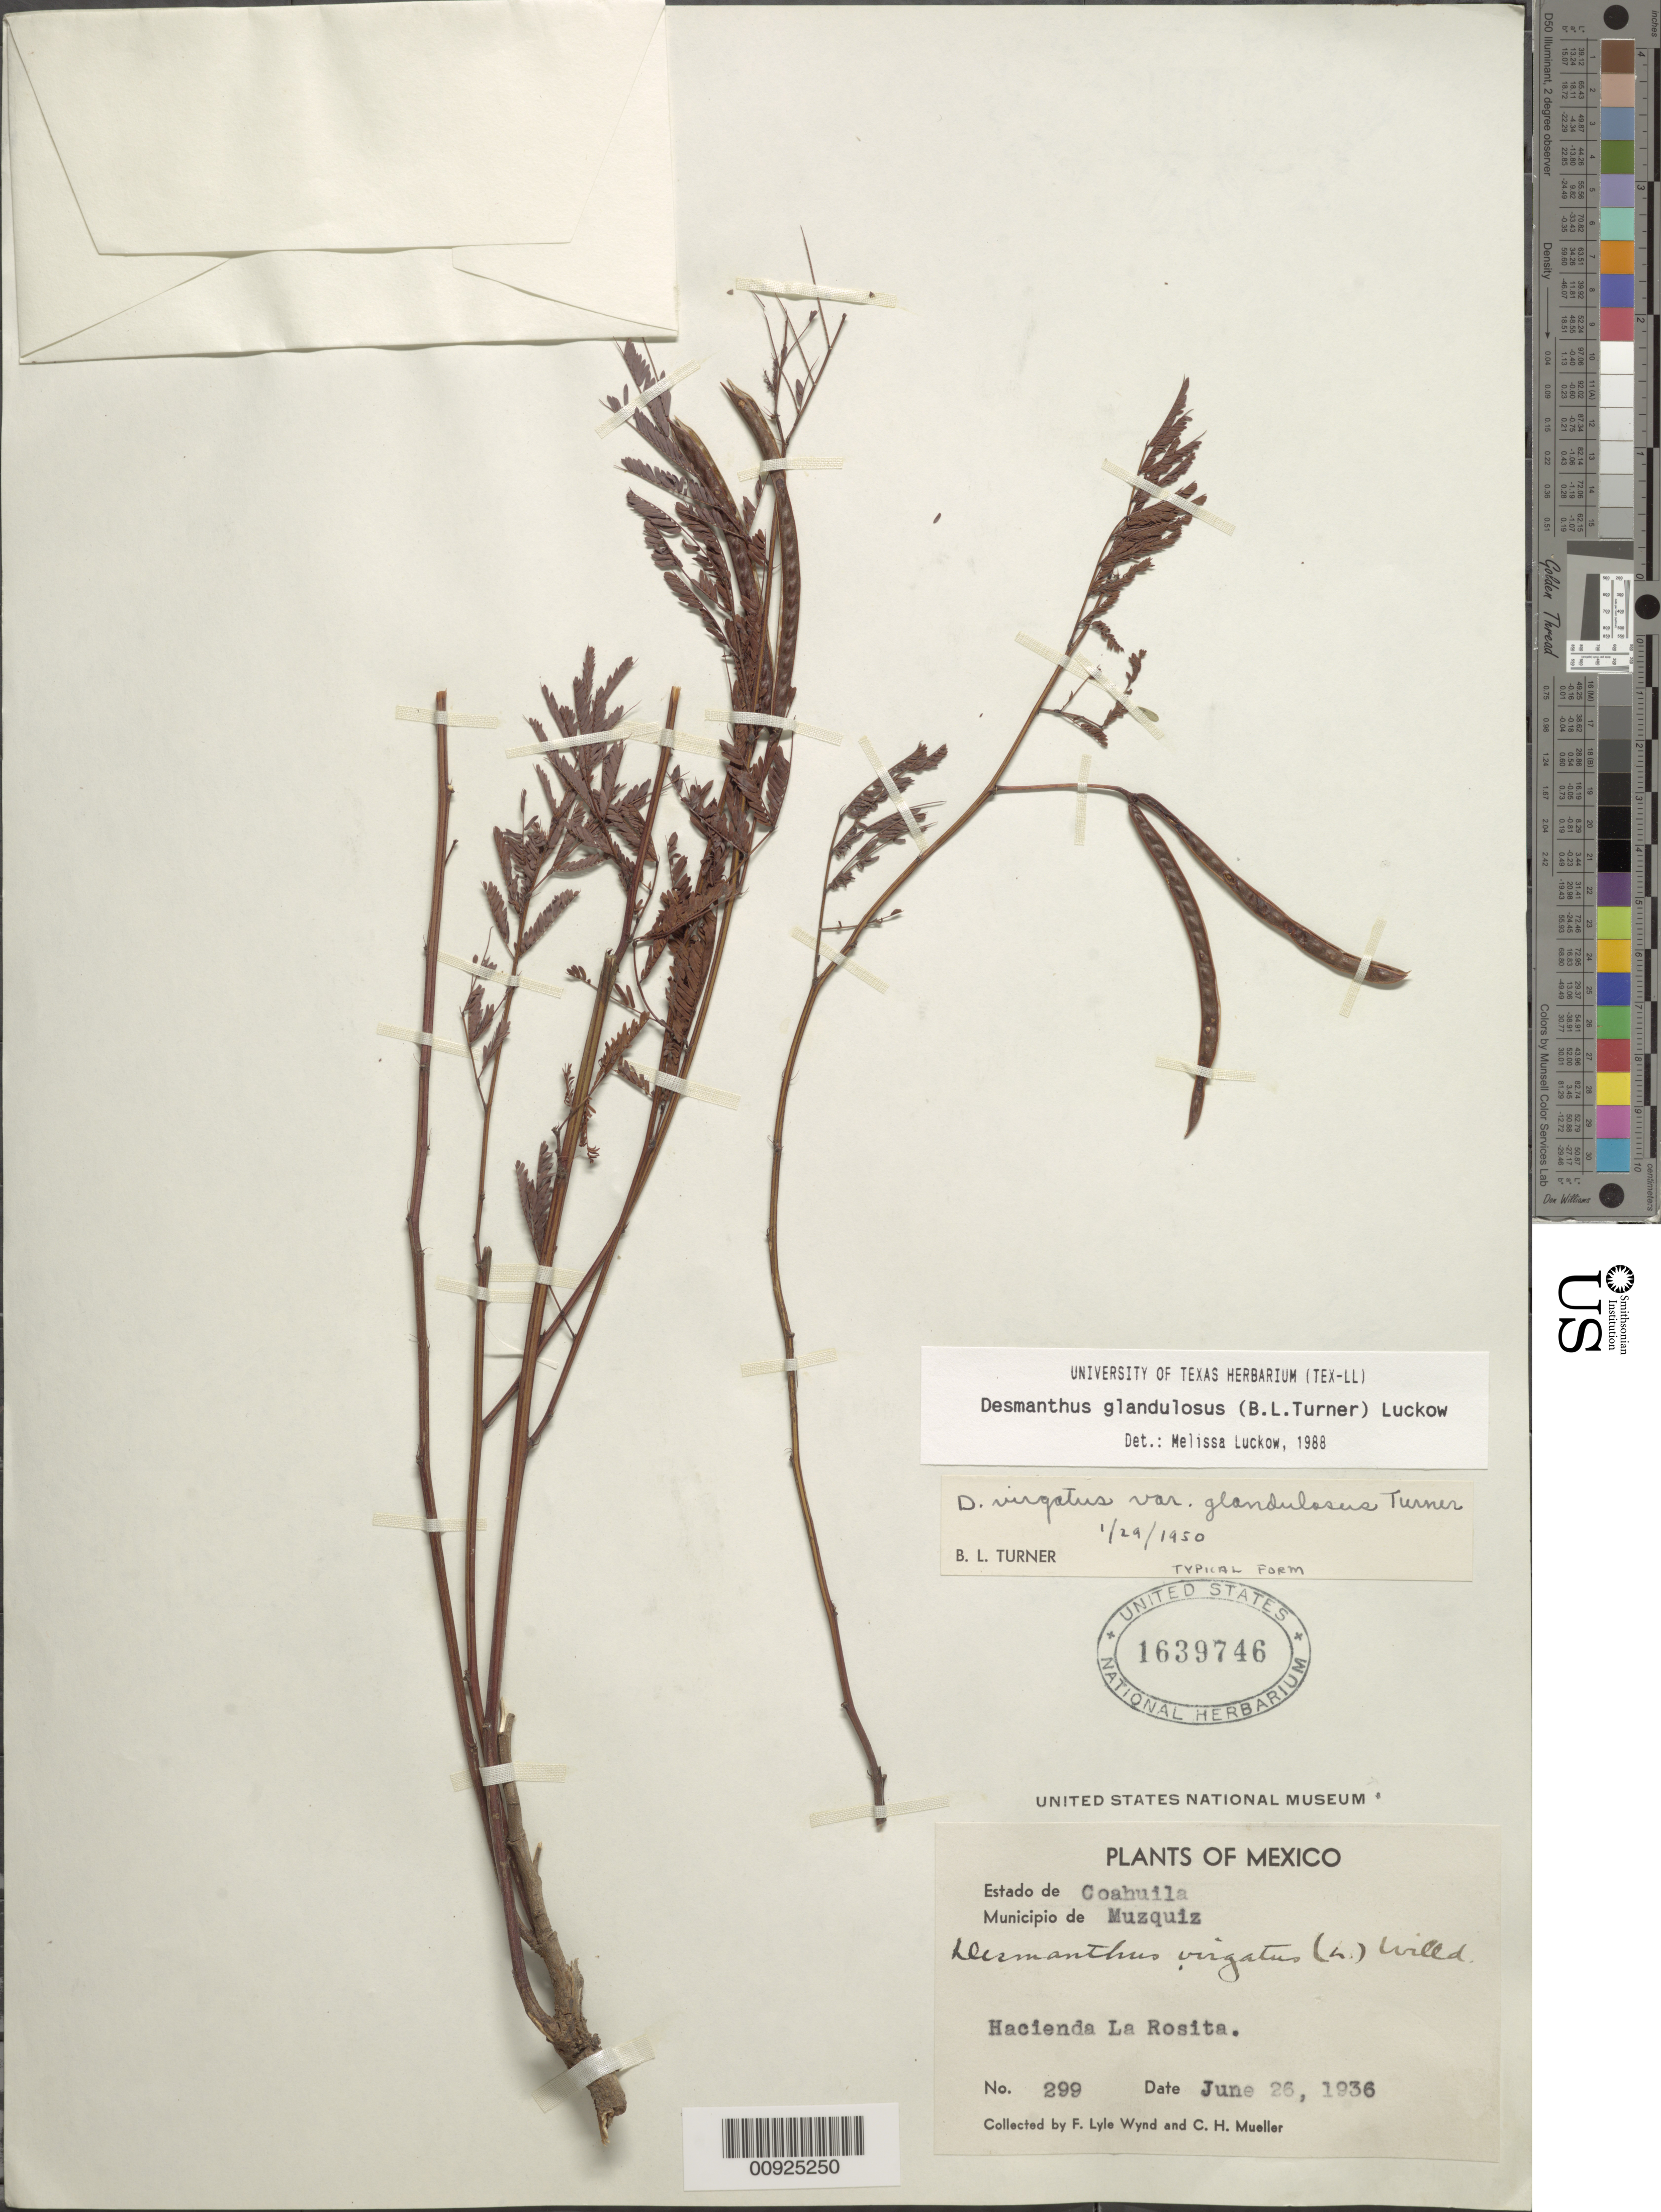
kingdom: Plantae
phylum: Tracheophyta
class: Magnoliopsida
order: Fabales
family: Fabaceae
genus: Desmanthus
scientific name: Desmanthus glandulosus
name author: (B.L. Turner) Luckow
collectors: F. L. Wynd & C. H. Mueller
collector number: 299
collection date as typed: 26 Jun 1936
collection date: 1936-06-26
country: Mexico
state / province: Coahuila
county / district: Múzquiz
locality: Estado Coahuila, Municipio de Múzquiz, Hacienda La Rosita.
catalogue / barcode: US 1639746